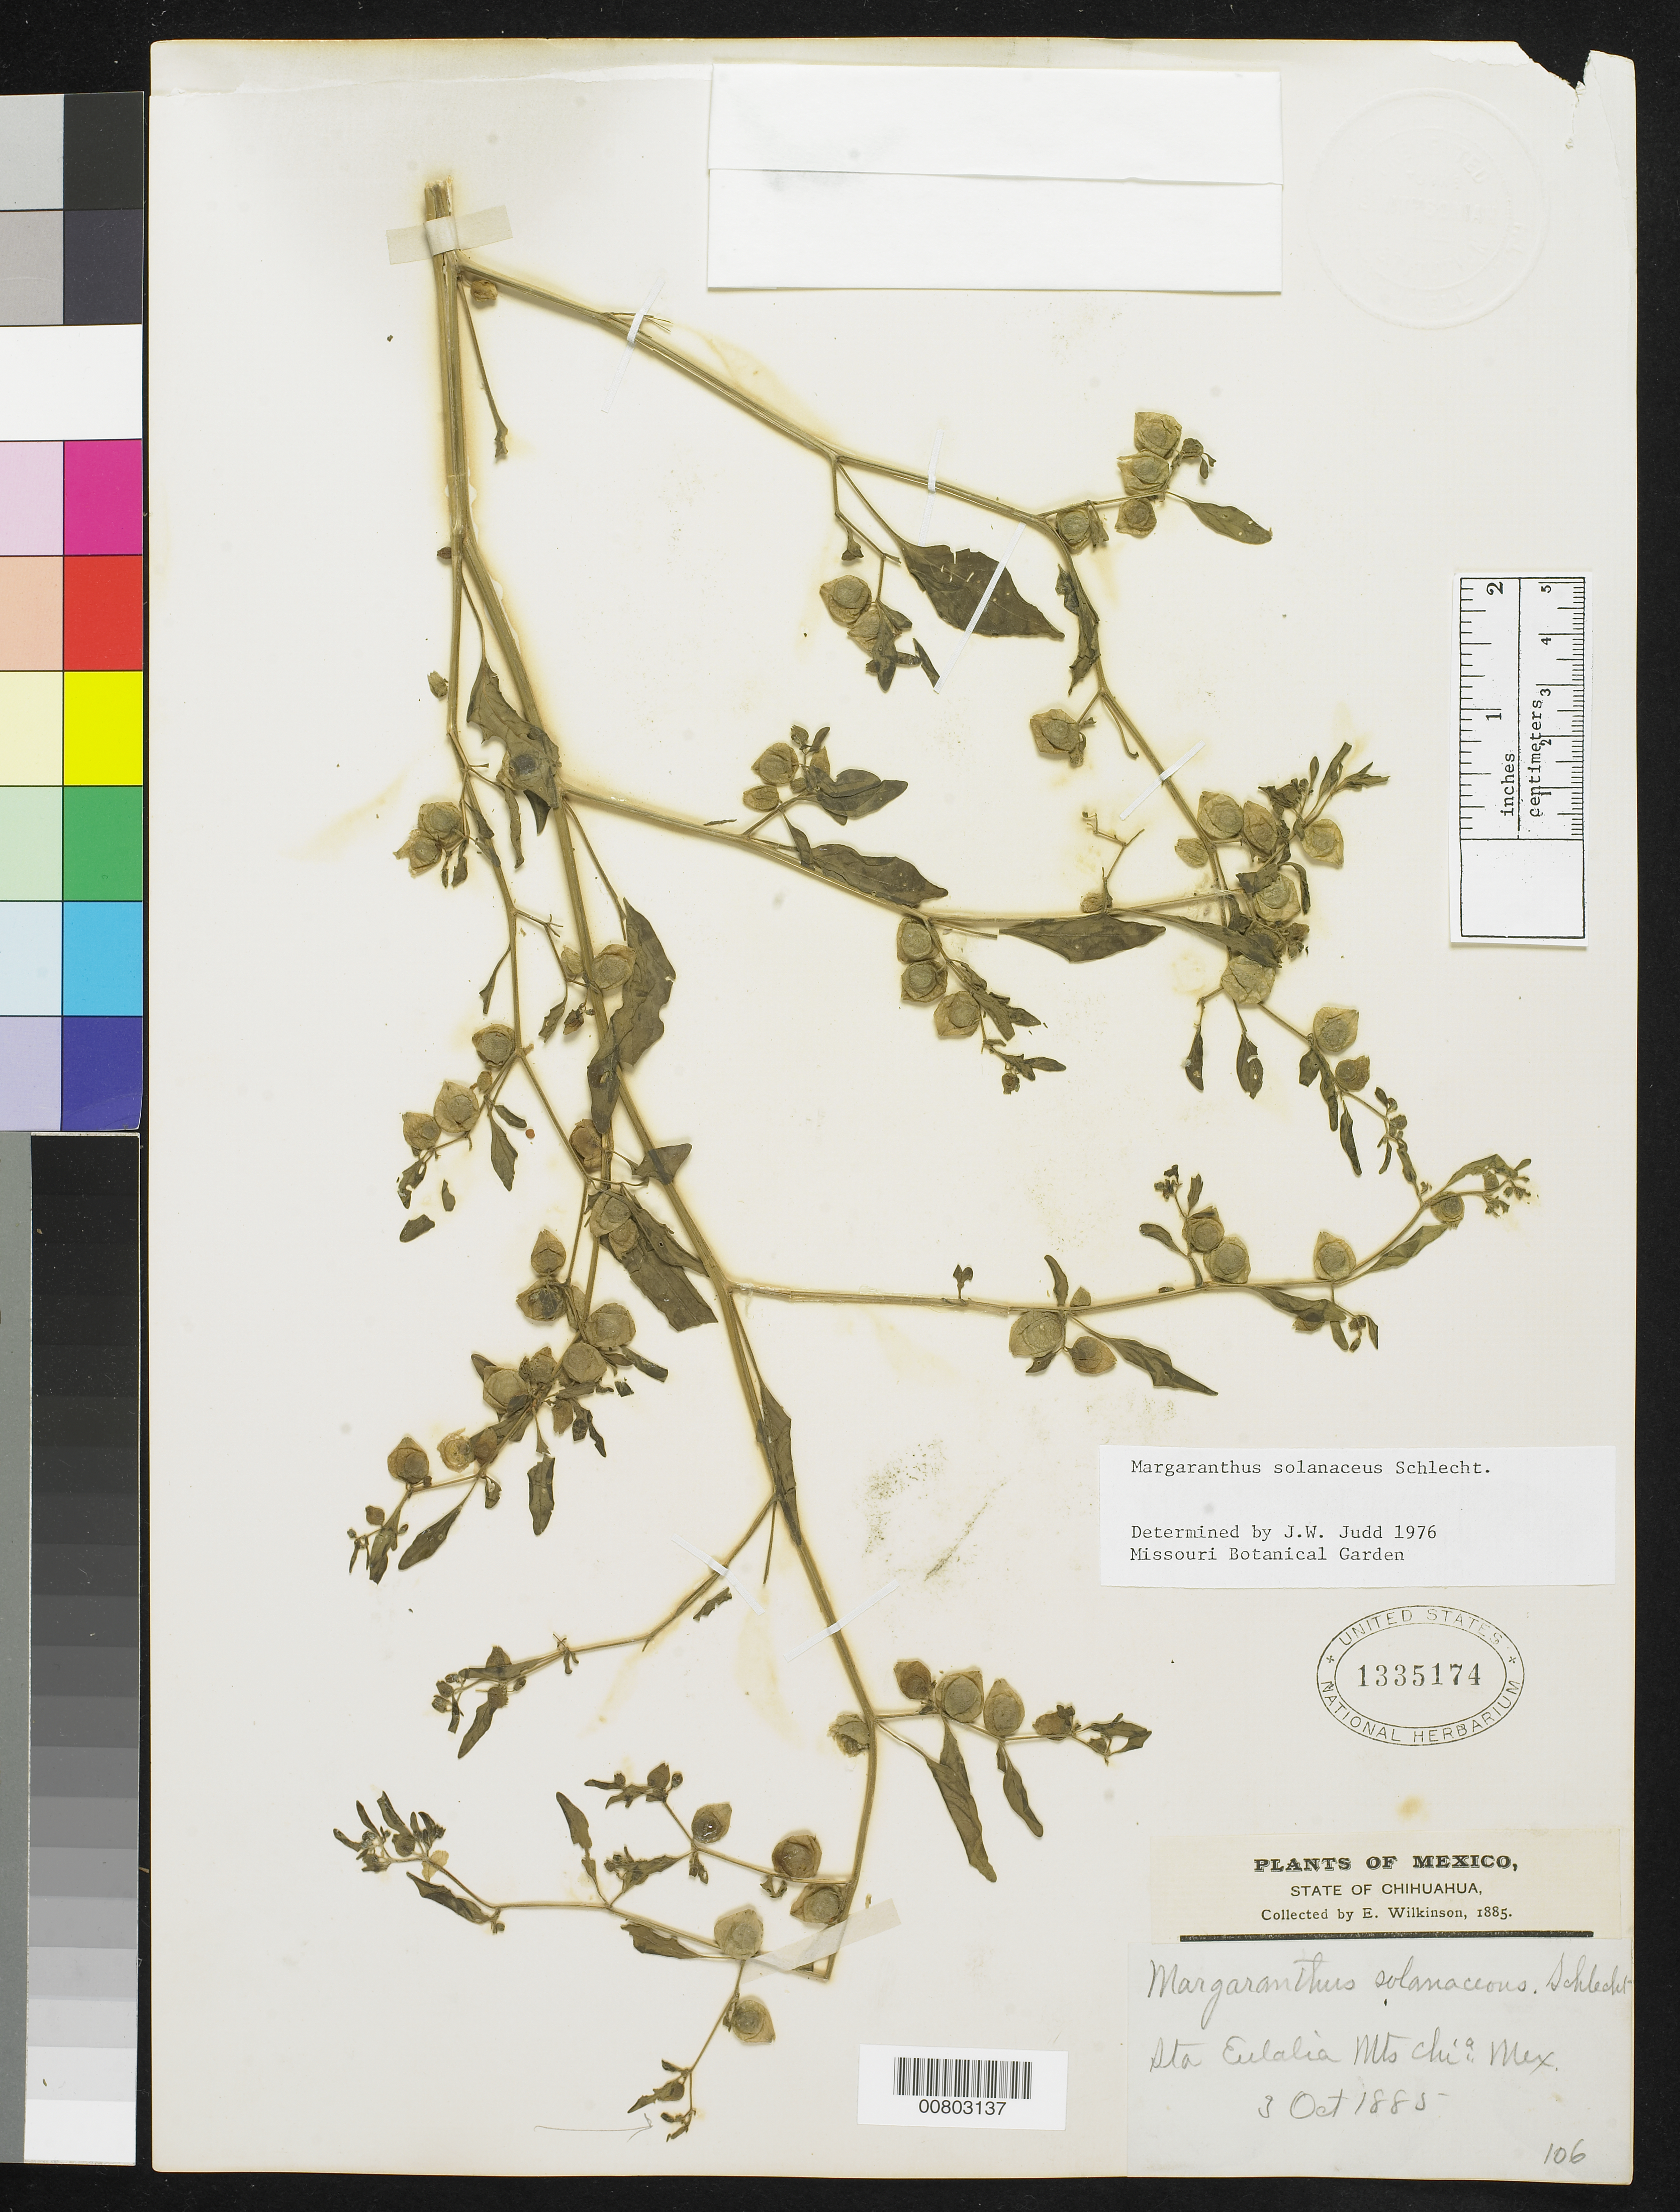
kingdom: Plantae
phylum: Tracheophyta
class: Magnoliopsida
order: Solanales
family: Solanaceae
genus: Margaranthus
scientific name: Margaranthus solanaceus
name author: Schltdl.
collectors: E. Wilkinson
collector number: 106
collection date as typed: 03 Oct 1885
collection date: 1885-10-03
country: Mexico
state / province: Chihuahua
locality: Sta. Eulalia Mts., Chihuahua.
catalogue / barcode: US 1335174